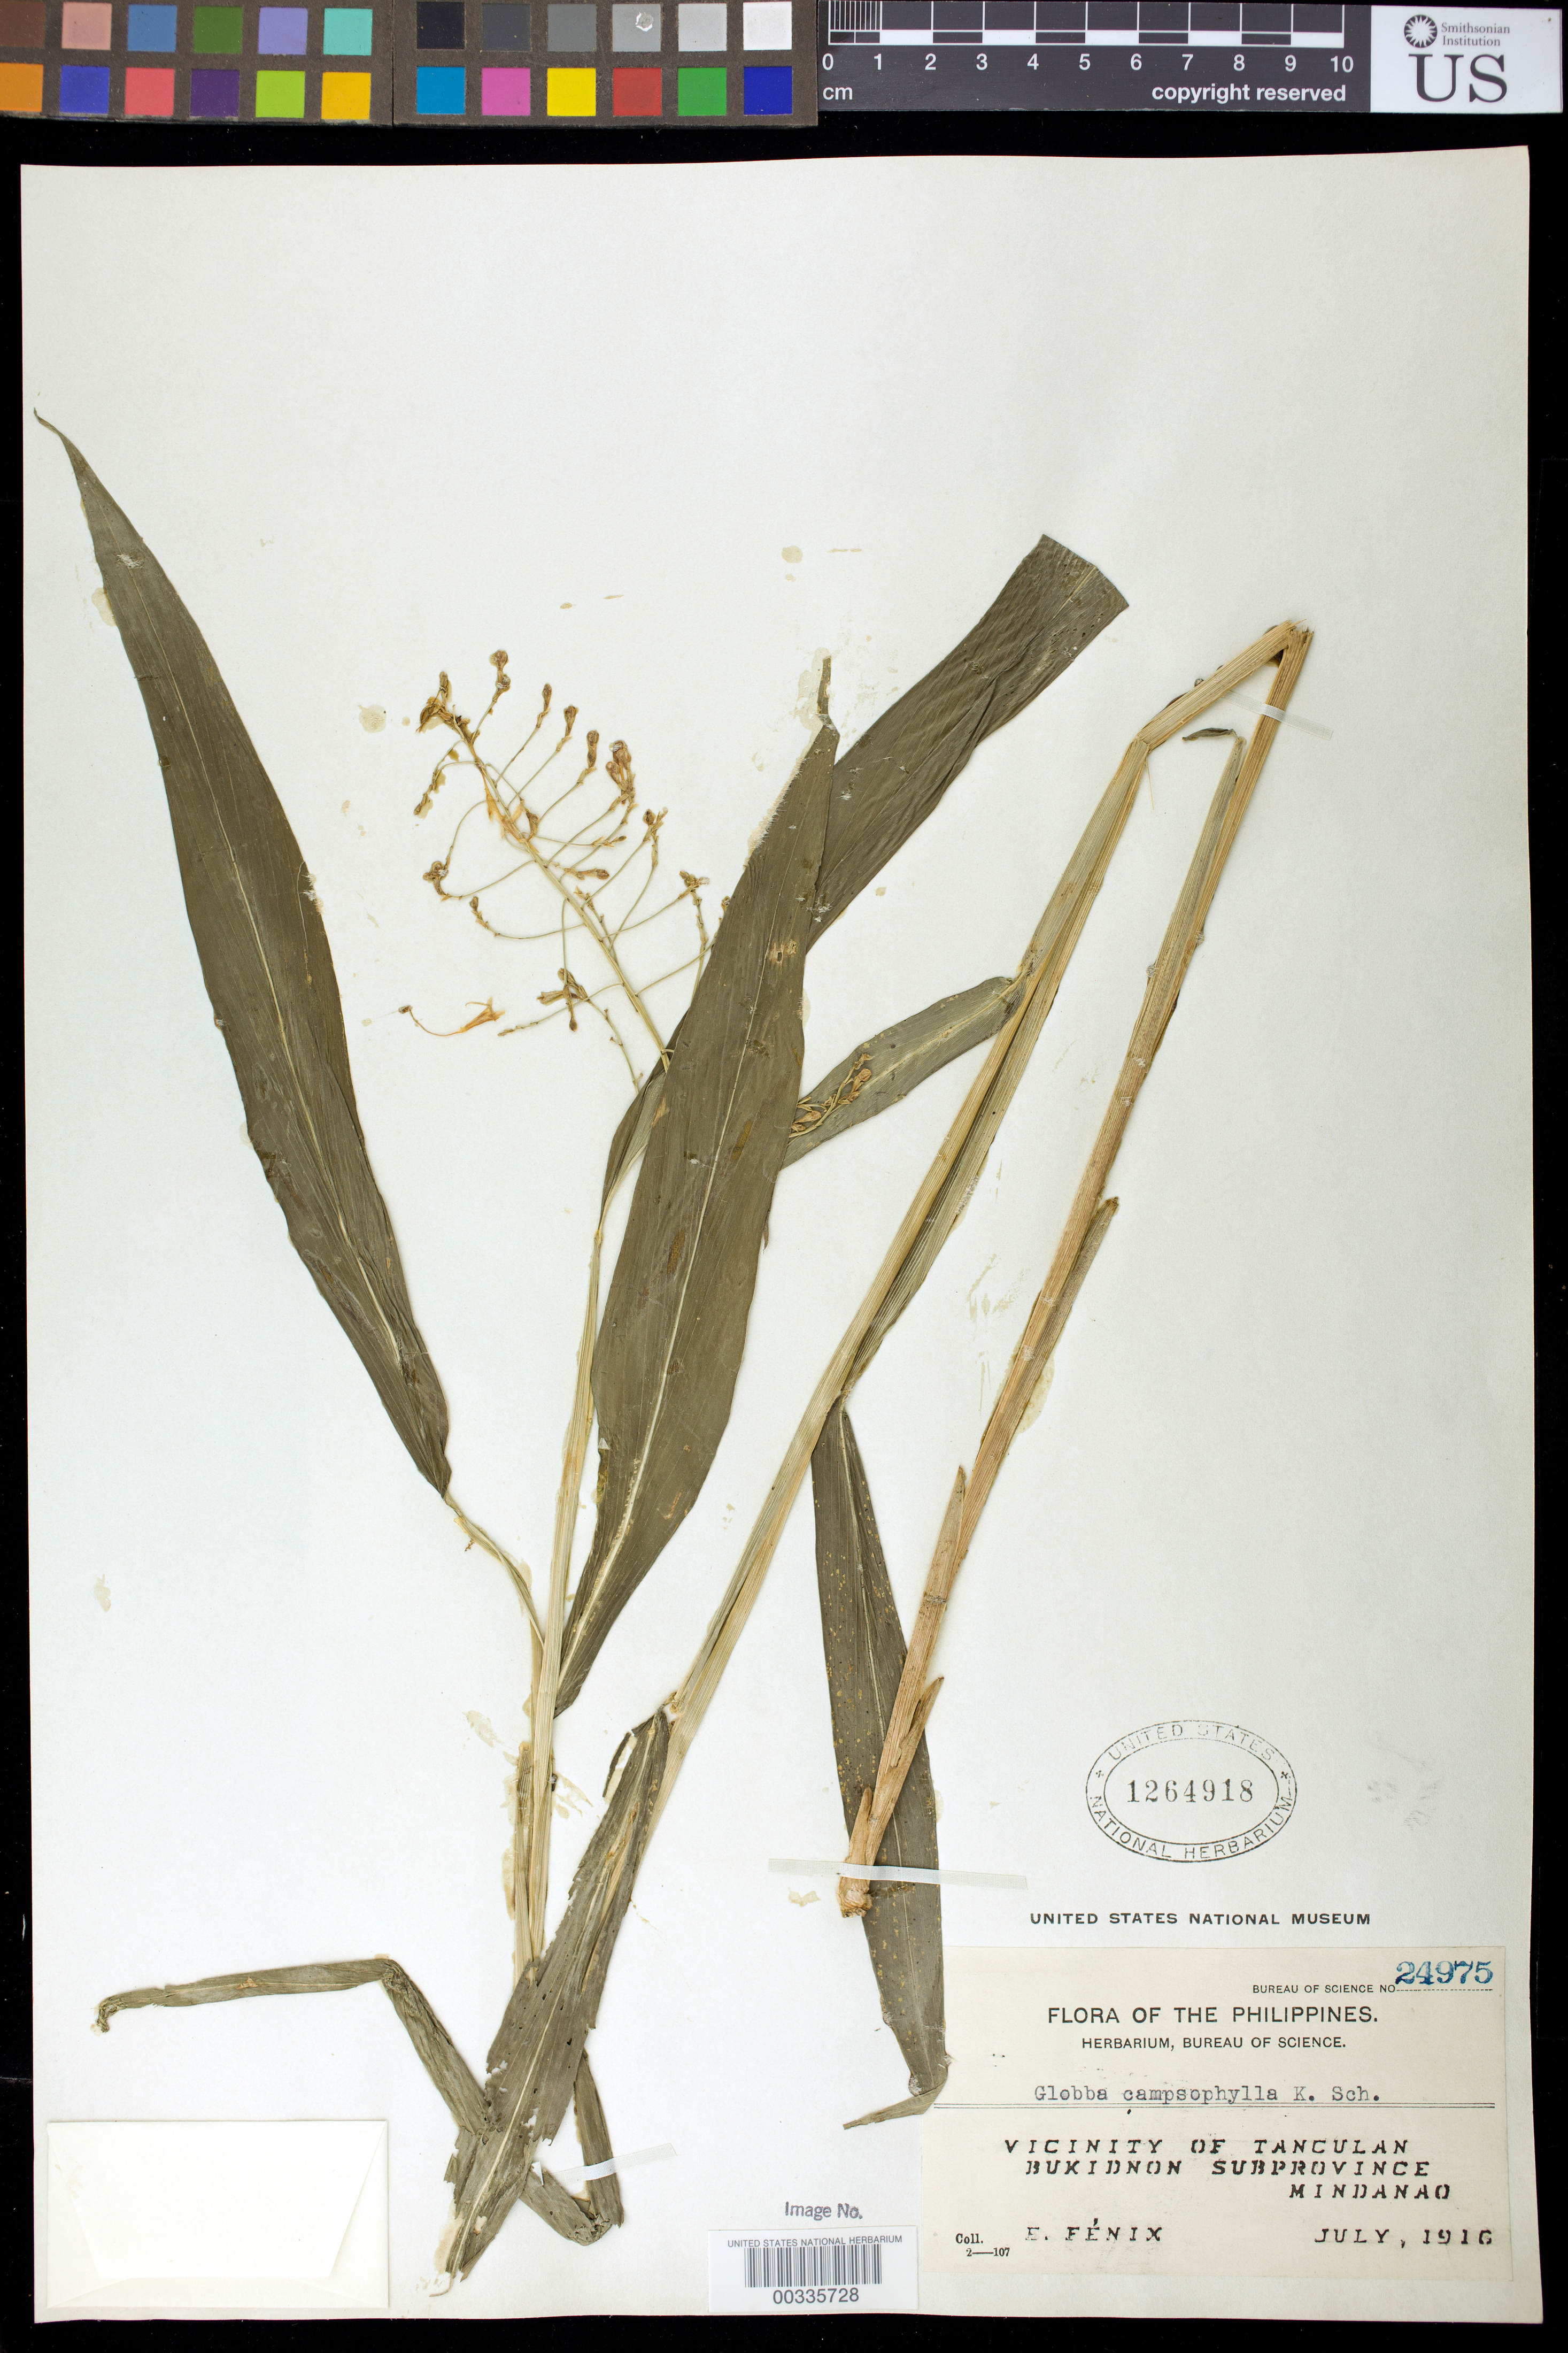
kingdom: Plantae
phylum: Tracheophyta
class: Liliopsida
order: Zingiberales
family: Zingiberaceae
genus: Globba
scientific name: Globba campsophylla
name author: K. Schum.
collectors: E. Fenix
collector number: Bur. Sci. 24975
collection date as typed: Jul 1916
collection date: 1916-07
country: Philippines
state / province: Northern Mindanao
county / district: Bukidnon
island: Mindanao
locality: Vicinity of tanculan, bukidnon subprovince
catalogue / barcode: US 1264918